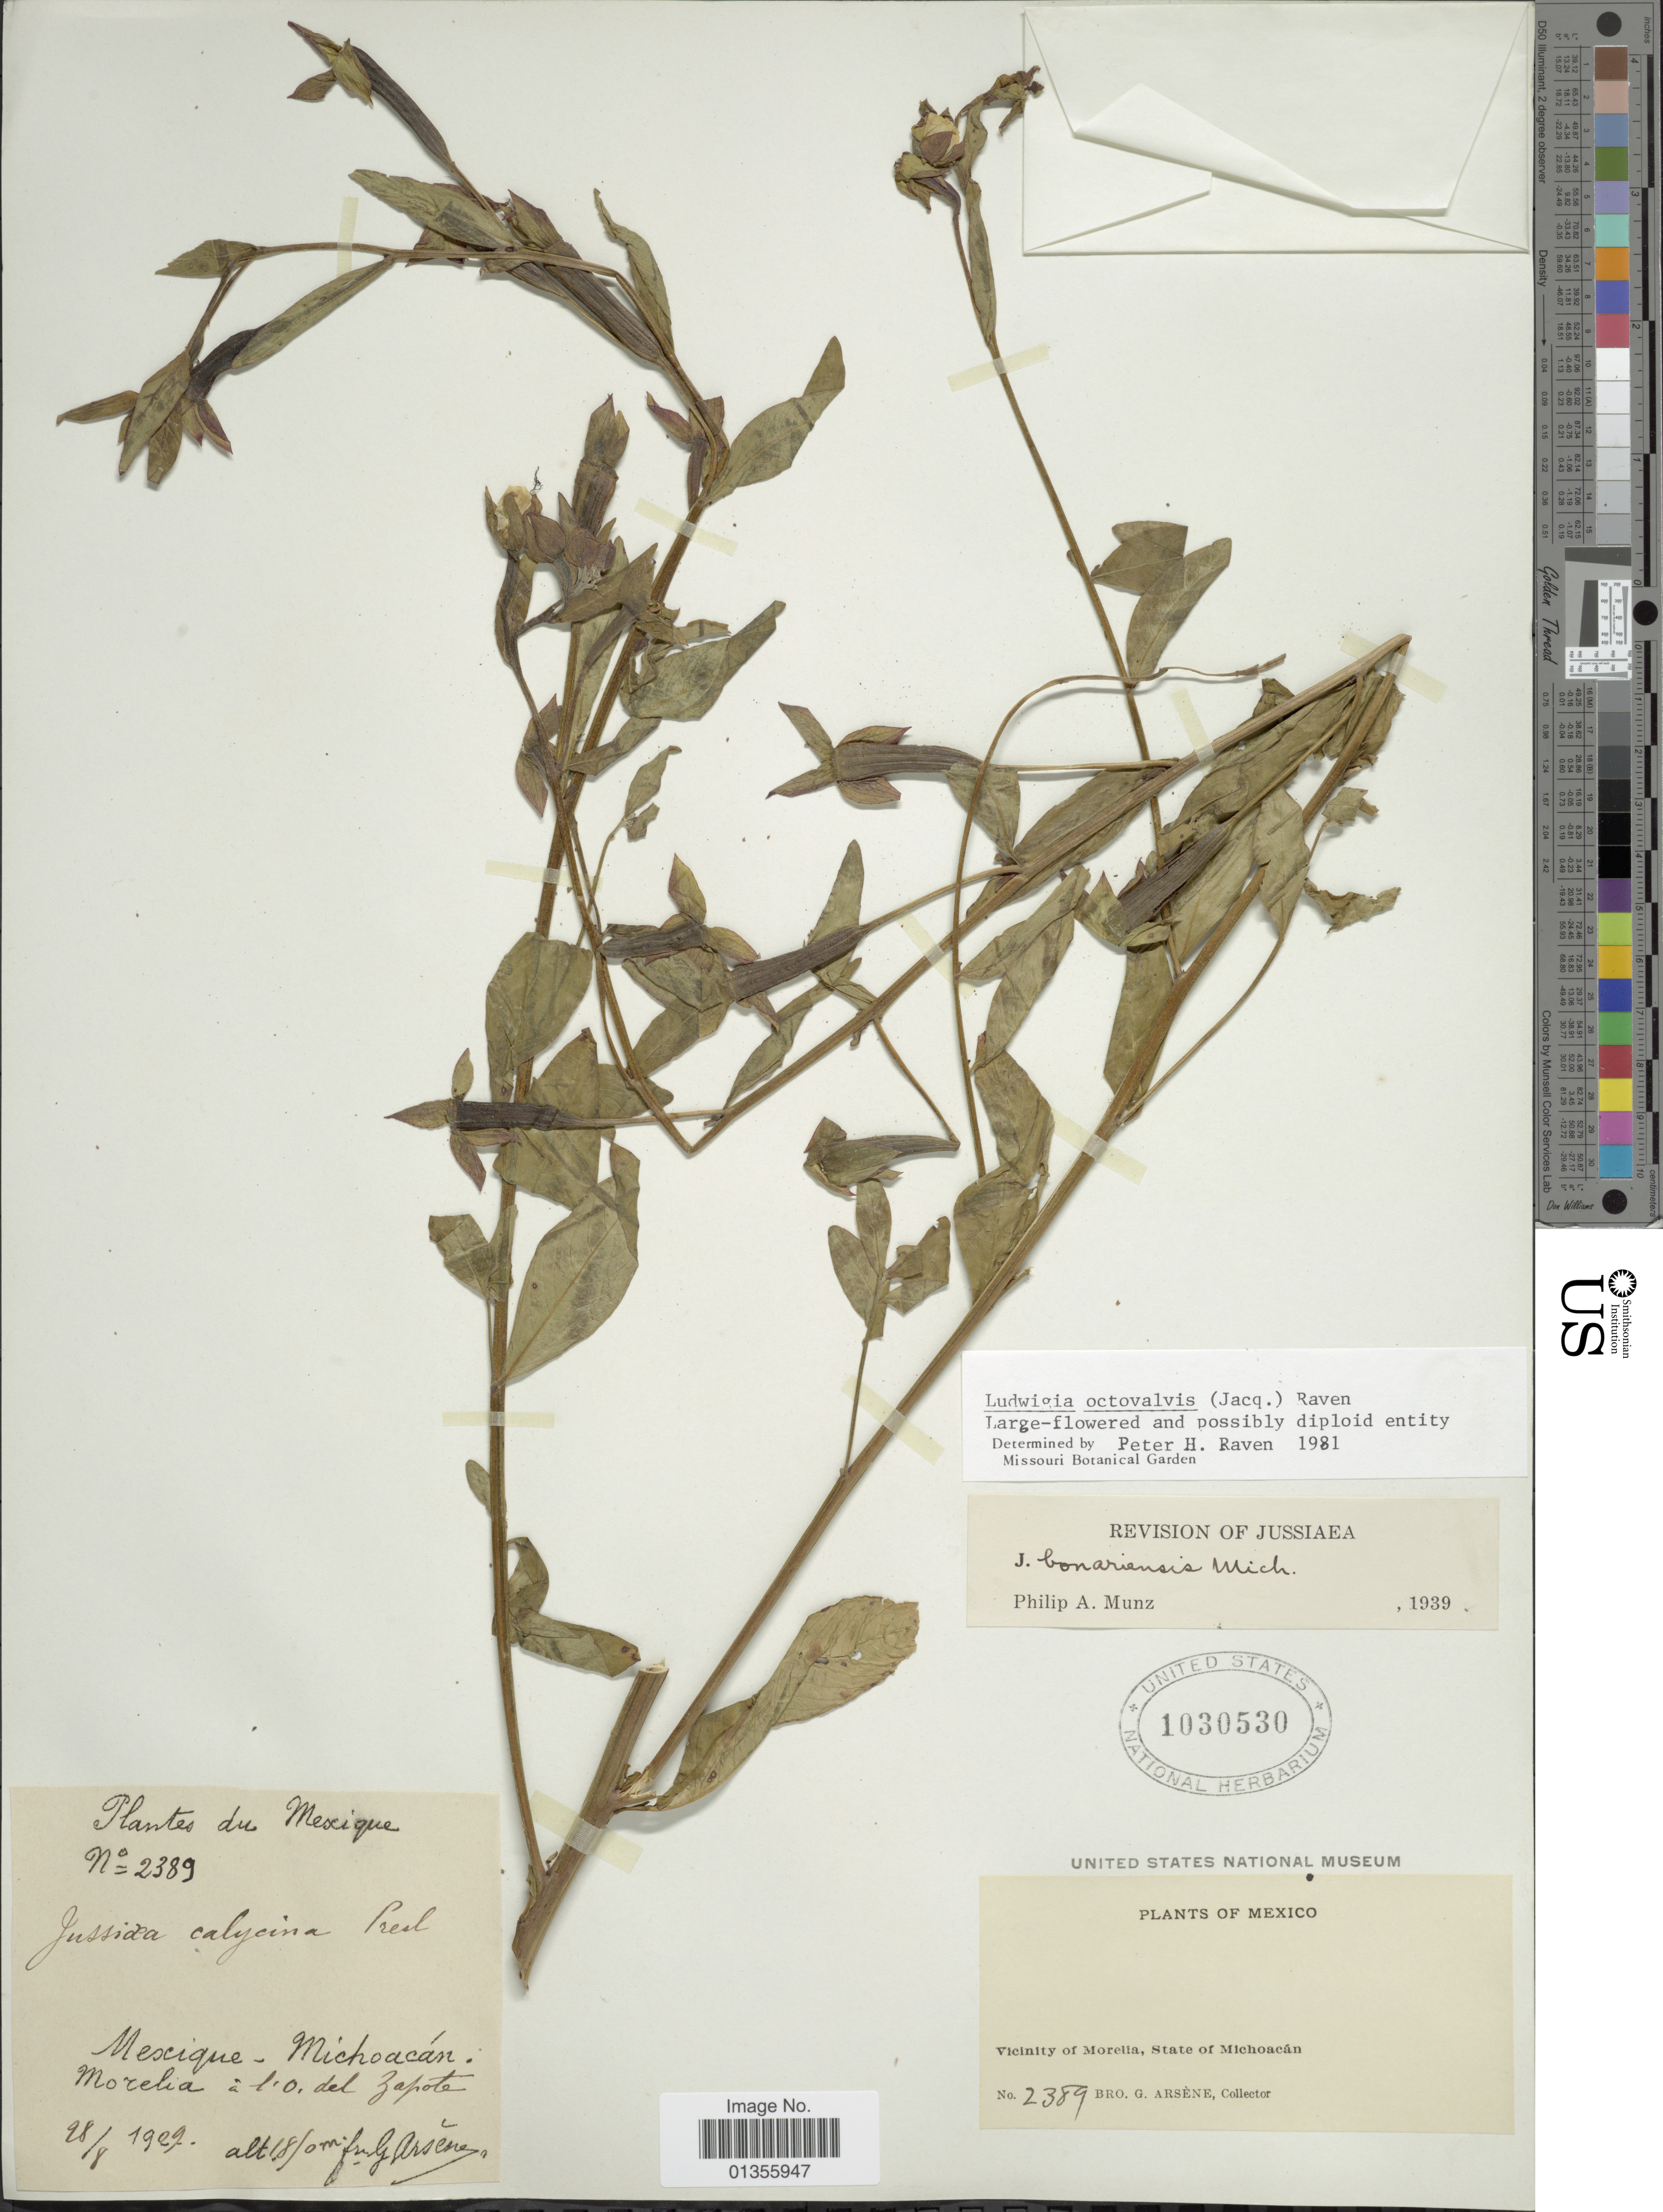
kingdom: Plantae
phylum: Tracheophyta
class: Magnoliopsida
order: Myrtales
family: Onagraceae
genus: Ludwigia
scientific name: Ludwigia octovalvis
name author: (Jacq.) P.H. Raven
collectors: Bro. G. Arsène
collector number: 2389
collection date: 1929-08-28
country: Mexico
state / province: Michoacán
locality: Vicinity of Morelia, State of Michoacán. l'O del Zapote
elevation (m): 1890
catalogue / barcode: US 1030530